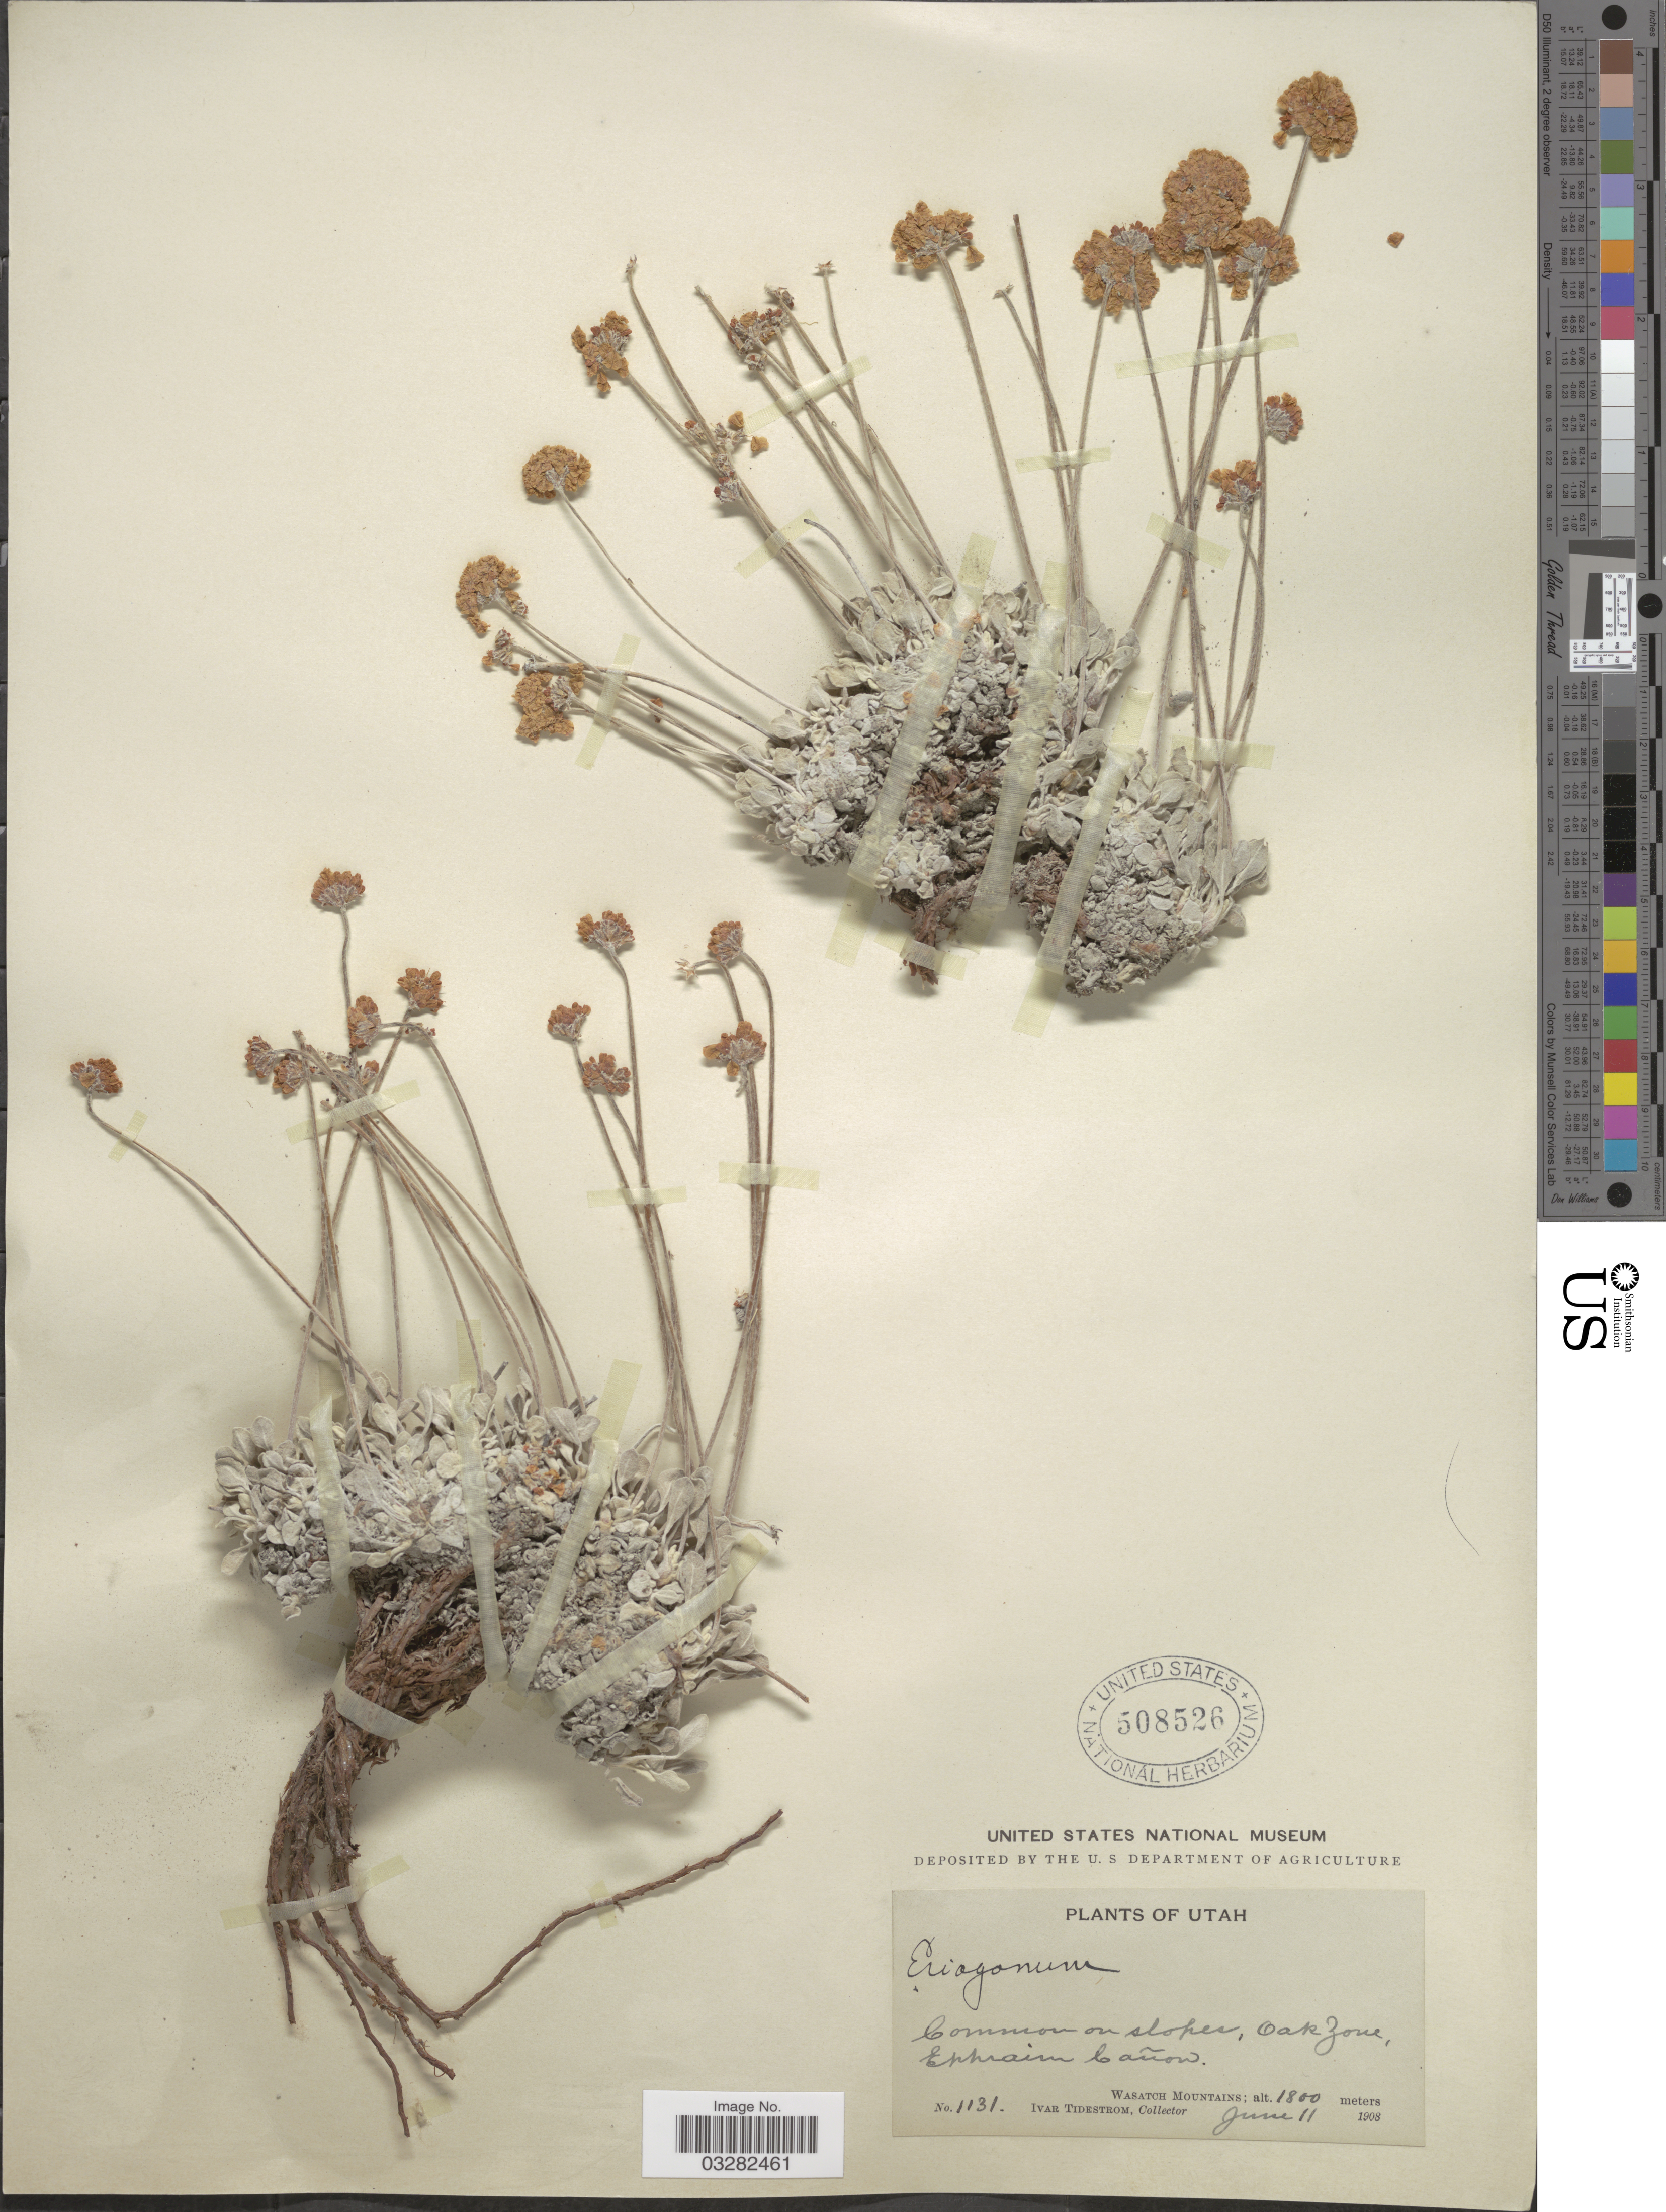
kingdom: Plantae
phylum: Tracheophyta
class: Magnoliopsida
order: Caryophyllales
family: Polygonaceae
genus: Eriogonum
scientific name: Eriogonum sp.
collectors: I. F. Tidestrom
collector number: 1131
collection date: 1908-06-11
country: United States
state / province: Utah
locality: On slopes, Oak Zone, Ephraim Cañon. Wasatch Mountains.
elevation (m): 1800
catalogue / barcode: US 508526